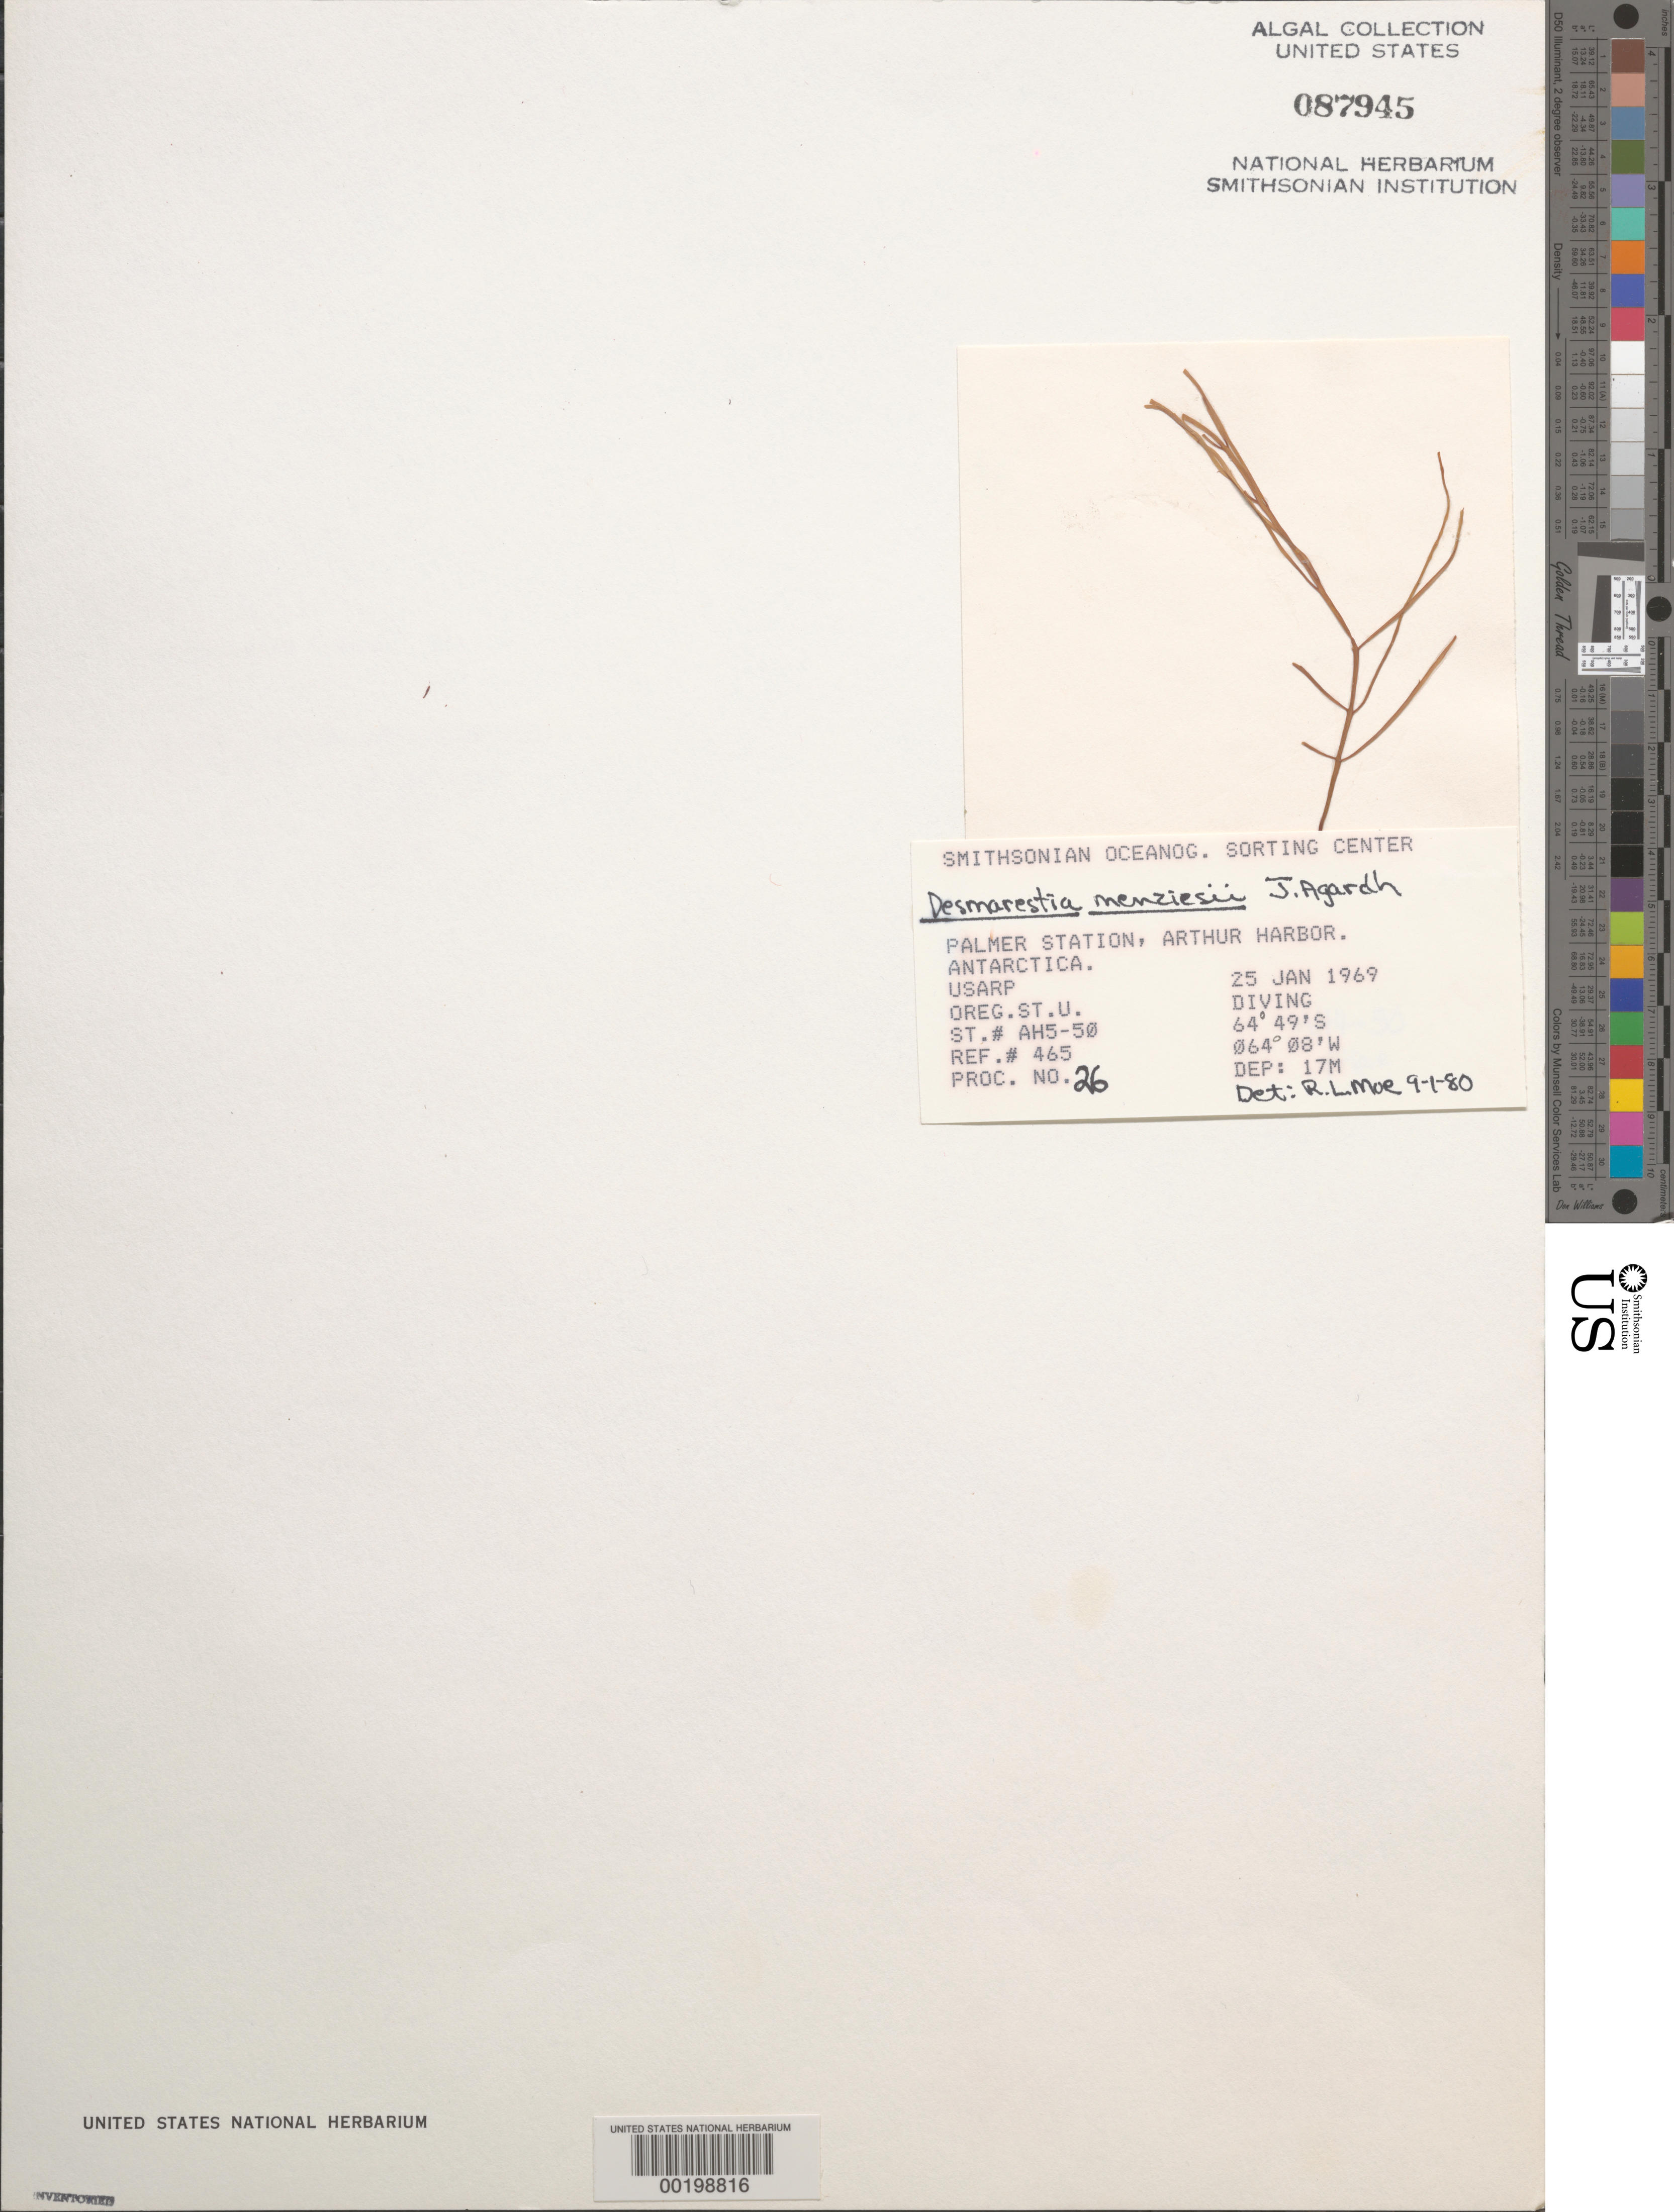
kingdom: Chromista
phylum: Ochrophyta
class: Phaeophyceae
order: Desmarestiales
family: Desmarestiaceae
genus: Desmarestia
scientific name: Desmarestia menziesii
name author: J. Agardh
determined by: Moe, R. L.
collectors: Oregon State University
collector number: Station Ah5-50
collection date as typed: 25 Jan 1969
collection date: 1969-01-25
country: Antarctica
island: Anvers Island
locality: Palmer Station, Arthur Harbor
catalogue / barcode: US 87945